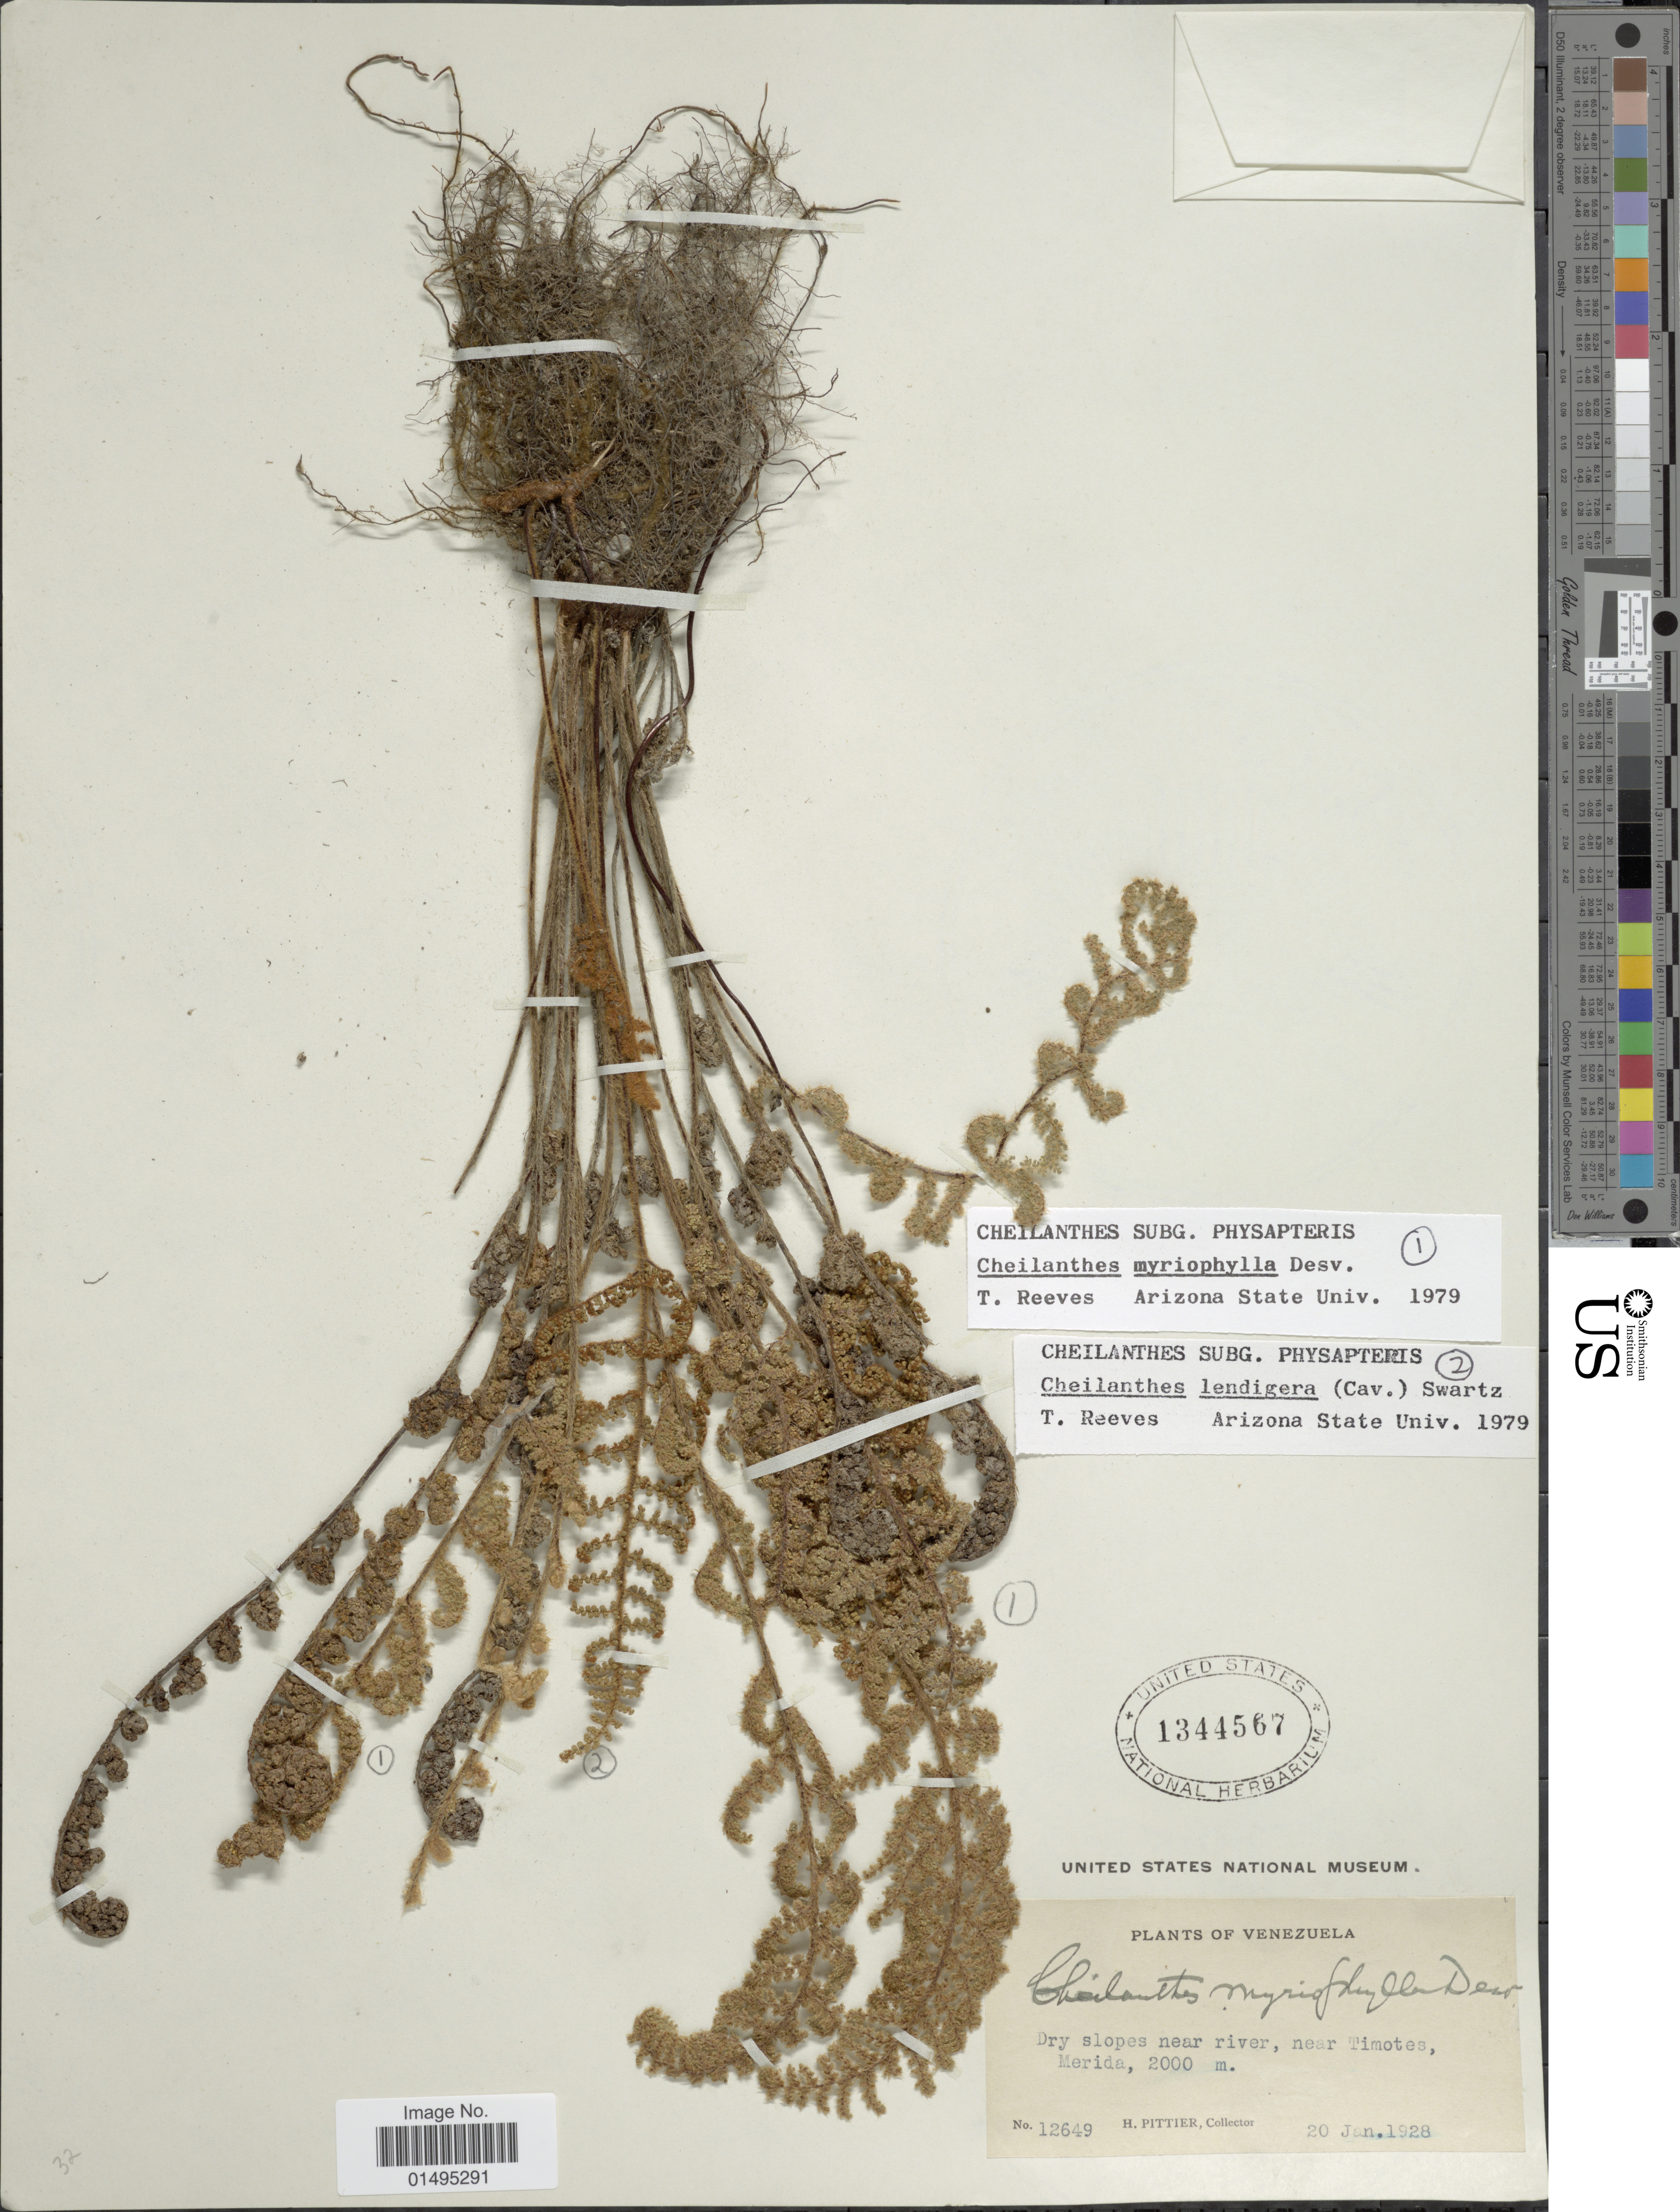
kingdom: Plantae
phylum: Tracheophyta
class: Polypodiopsida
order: Polypodiales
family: Pteridaceae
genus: Myriopteris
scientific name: Myriopteris myriophylla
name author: (Desv.) J. Sm.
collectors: H. F. Pittier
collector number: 12649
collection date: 1928-01-20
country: Venezuela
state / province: Mérida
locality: Venezuela, Dry slopes near river, near Timotes, Merida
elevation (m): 2000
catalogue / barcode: US 1344567